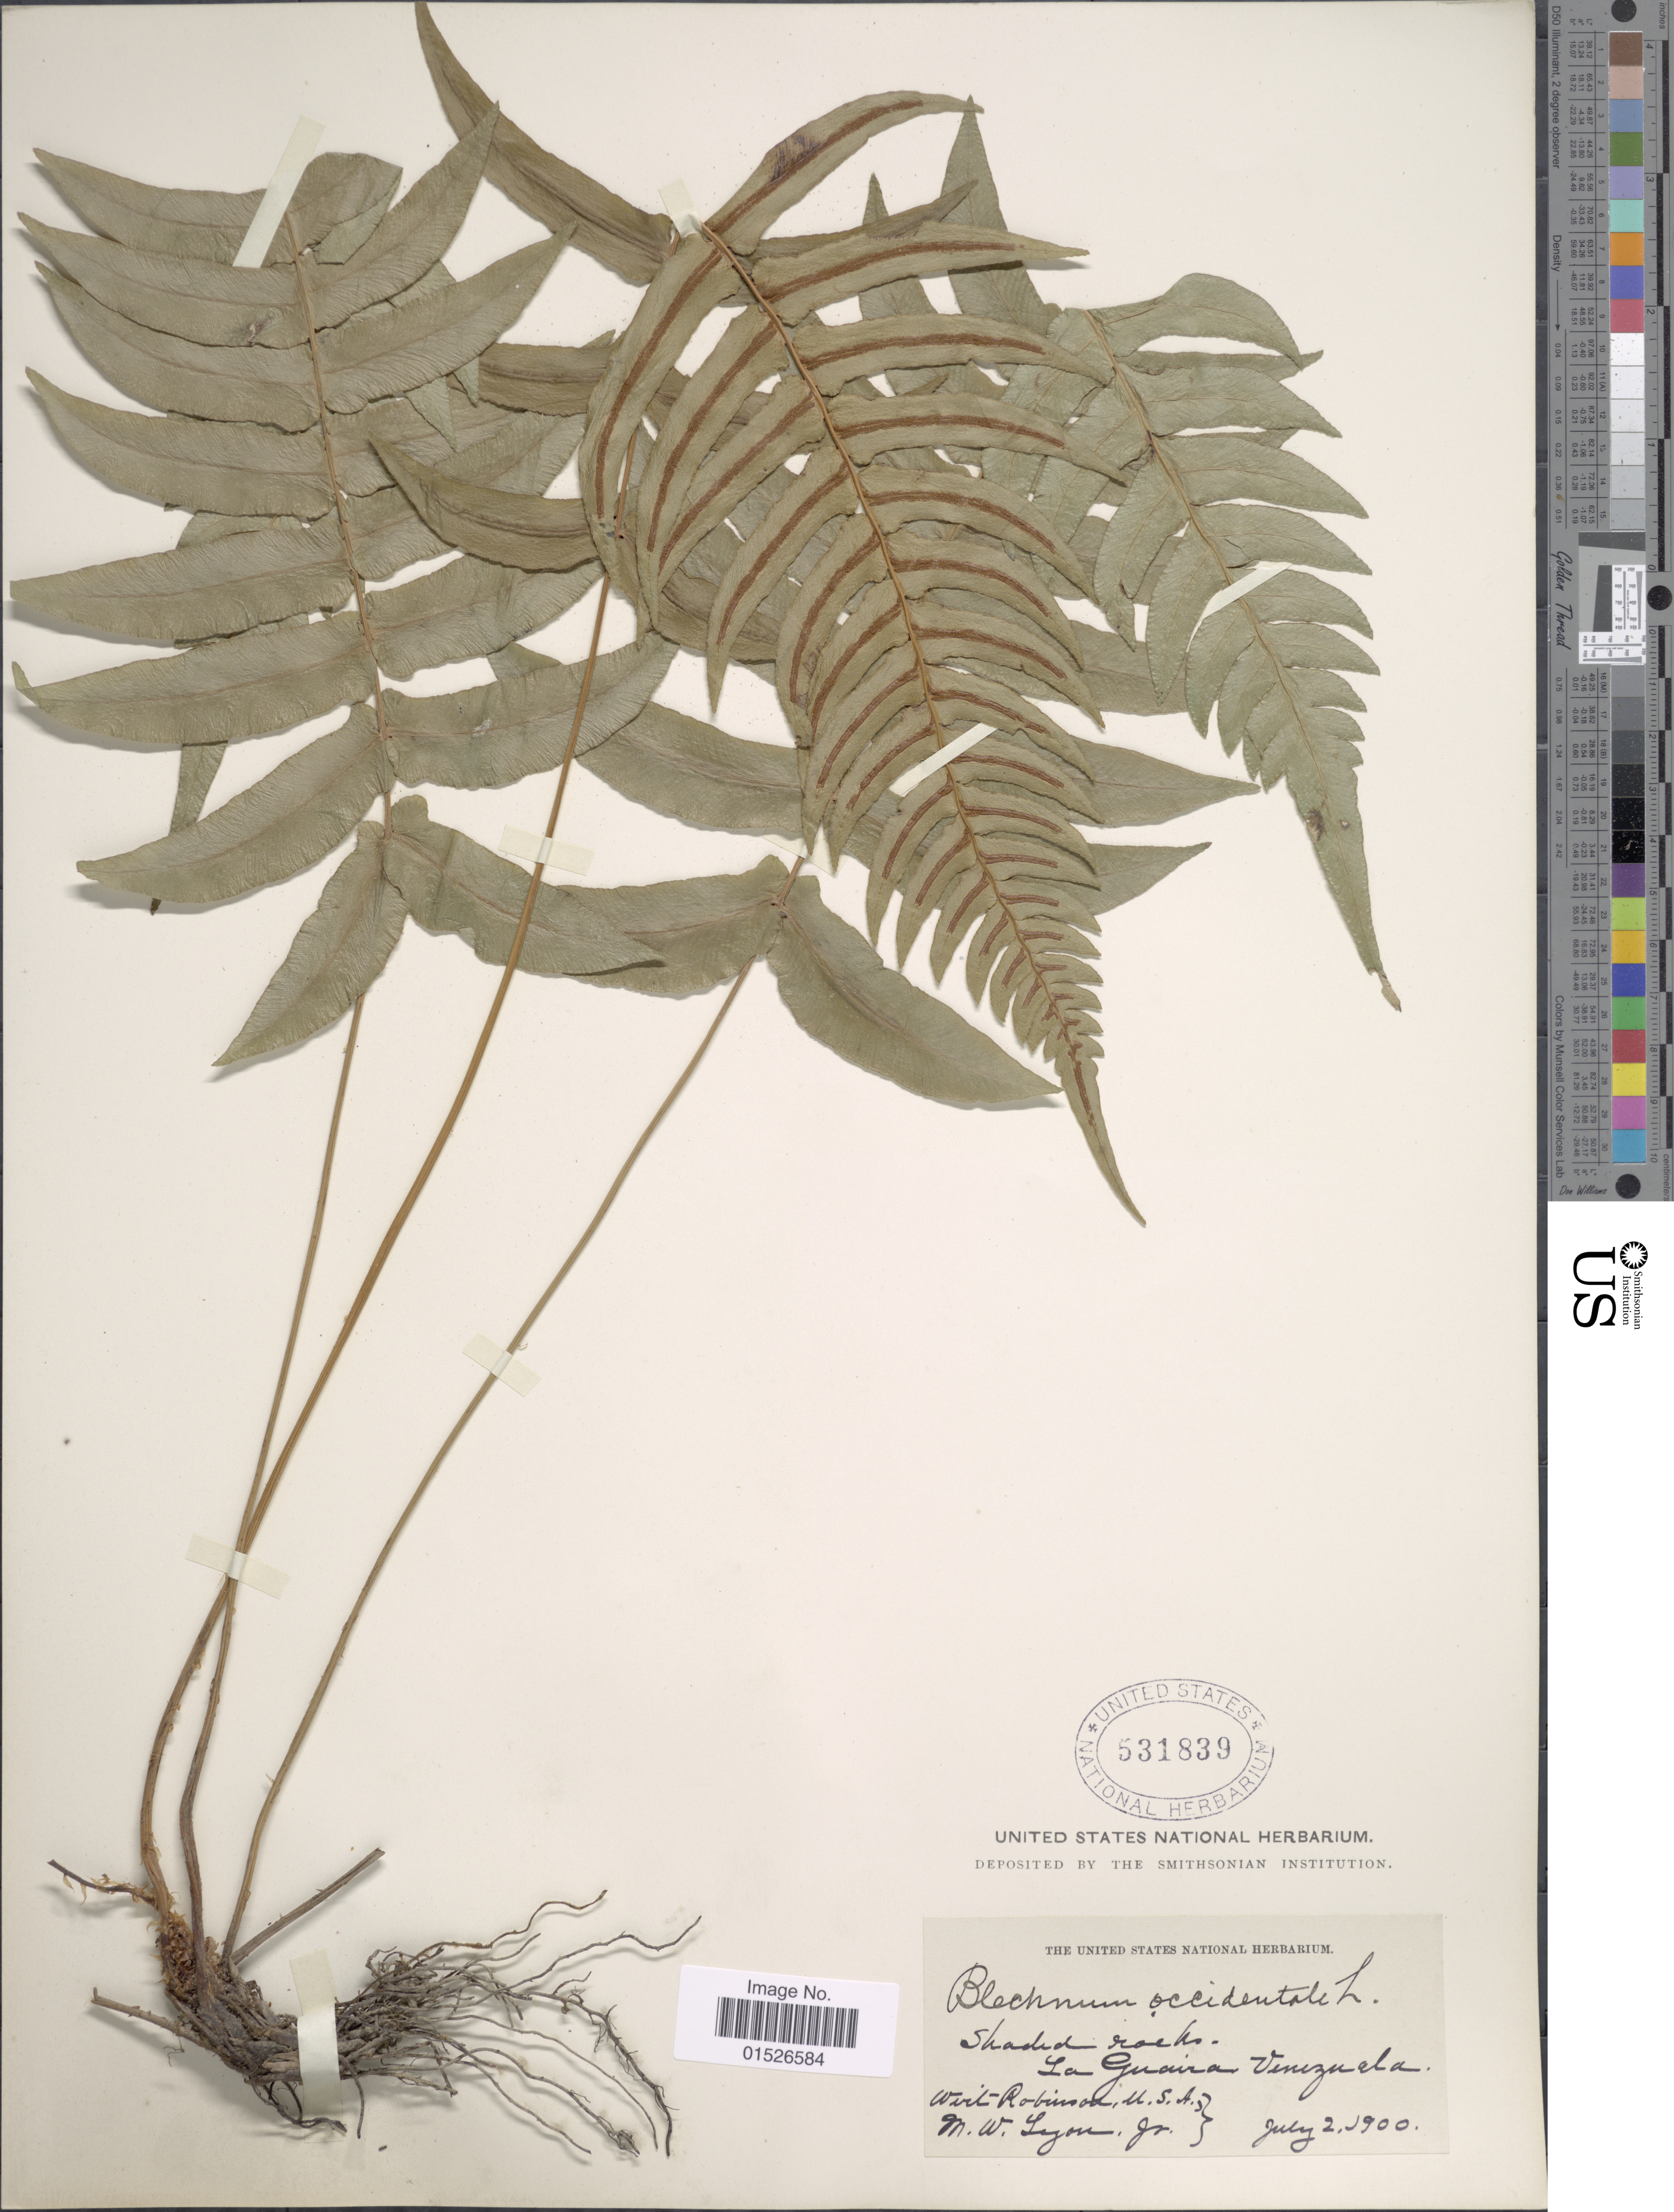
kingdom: Plantae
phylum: Tracheophyta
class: Polypodiopsida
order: Polypodiales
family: Blechnaceae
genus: Blechnum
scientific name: Blechnum occidentale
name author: L.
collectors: W. Robinson & M. W. Lyon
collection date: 1900-07-02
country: Venezuela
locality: La Guaira Venezuela.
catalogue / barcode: US 531839